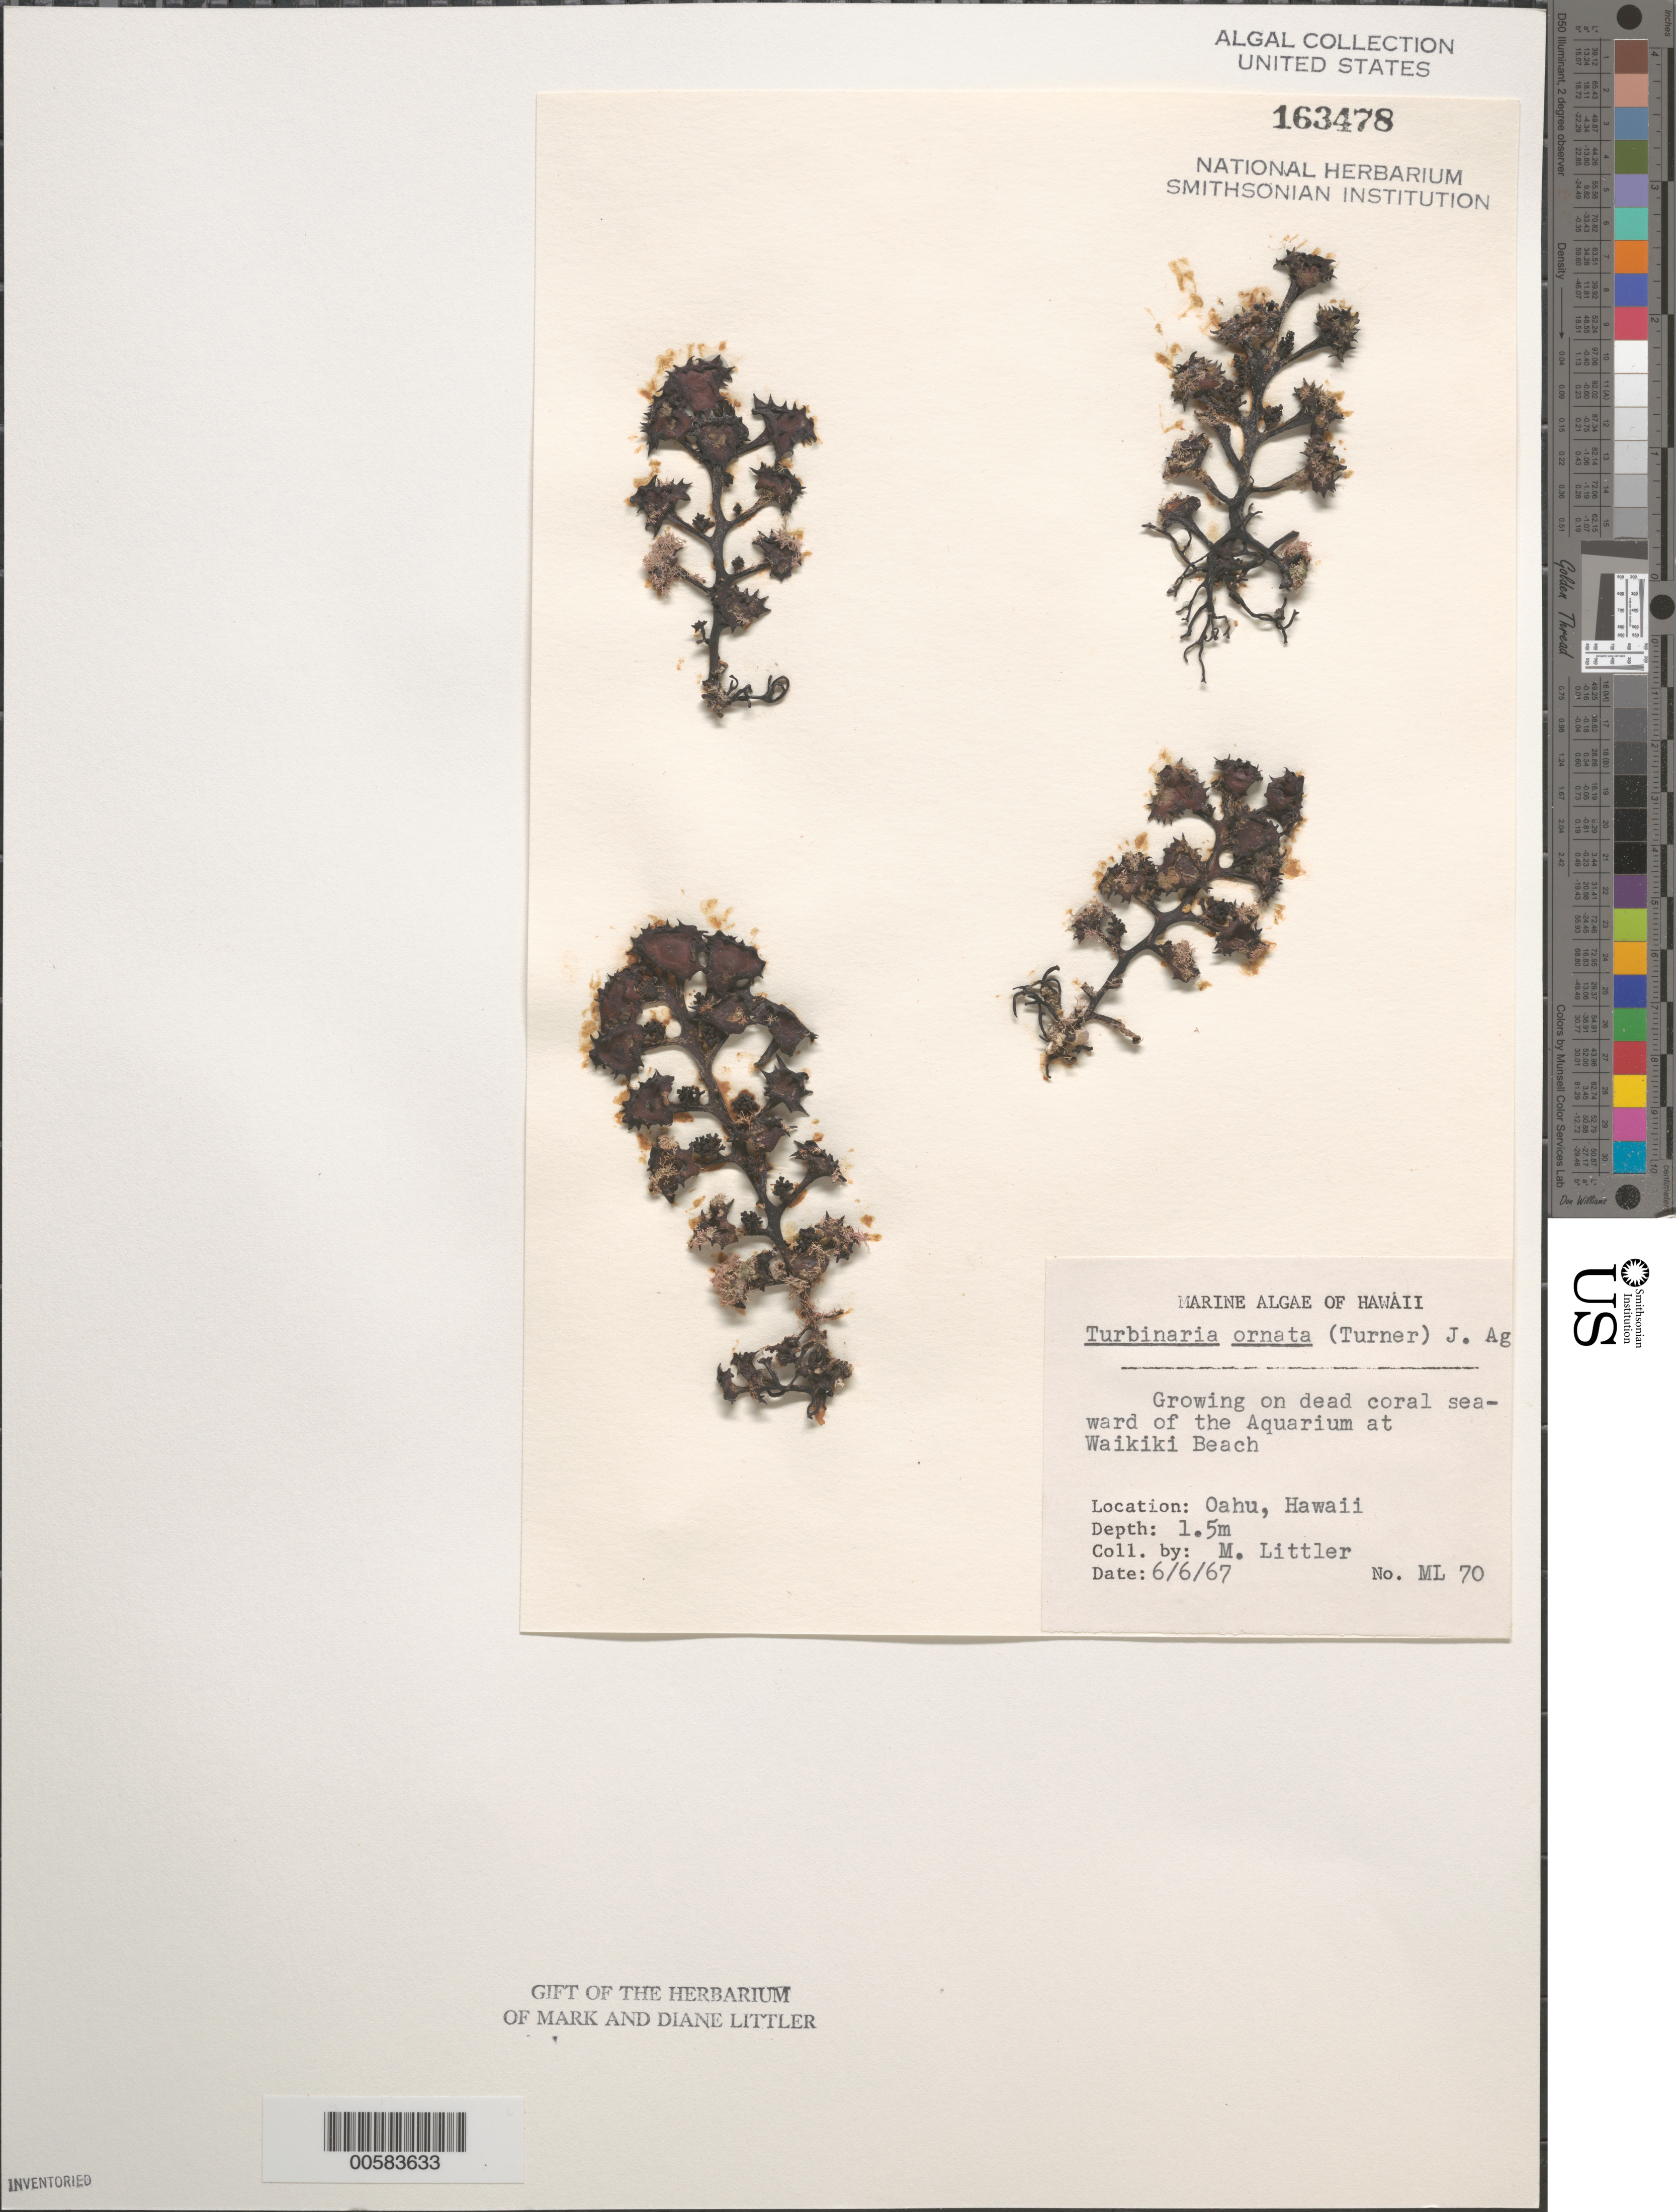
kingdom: Chromista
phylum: Ochrophyta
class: Phaeophyceae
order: Fucales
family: Sargassaceae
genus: Turbinaria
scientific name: Turbinaria ornata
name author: (Turner) J. Agardh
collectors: M. M. Littler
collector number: ML 70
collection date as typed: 06 Jun 1967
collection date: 1967-06-06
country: United States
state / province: Hawaii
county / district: Honolulu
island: Oahu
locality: Waikiki Beach near Aquarium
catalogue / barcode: US 163478